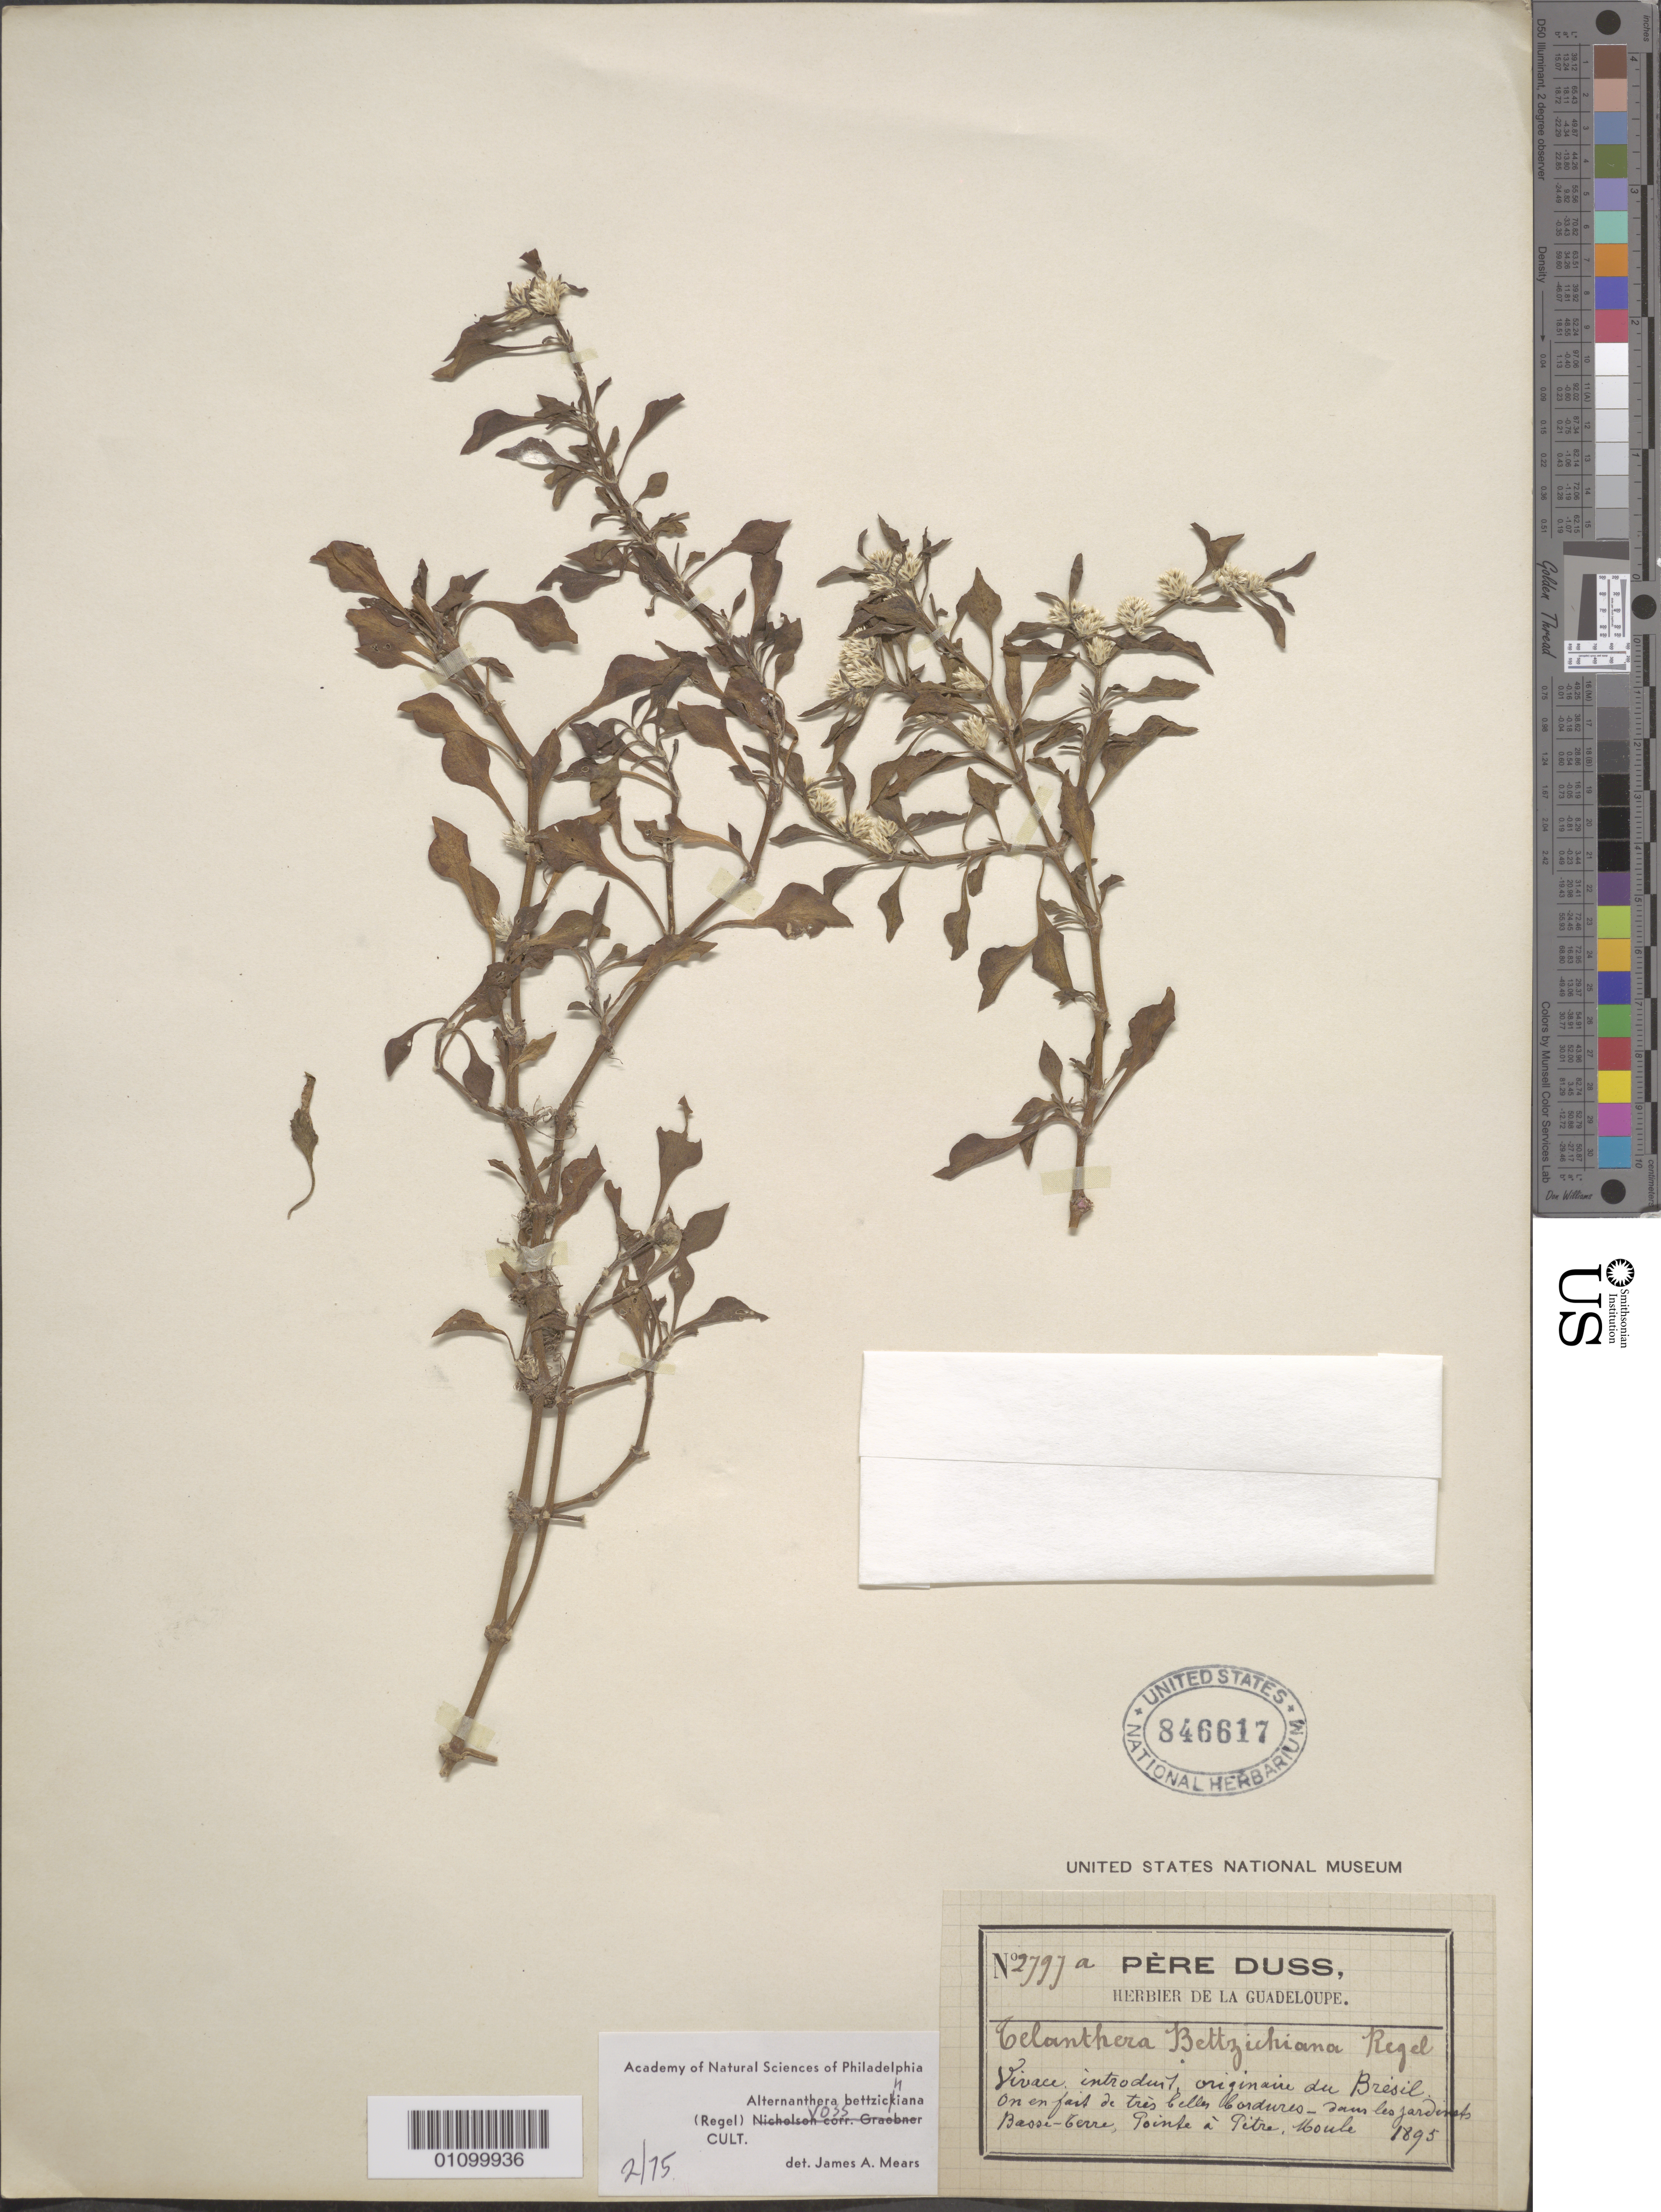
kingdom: Plantae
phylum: Tracheophyta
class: Magnoliopsida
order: Caryophyllales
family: Amaranthaceae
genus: Alternanthera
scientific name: Alternanthera bettzickiana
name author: (Regel) G. Nicholson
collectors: Père Duss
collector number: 2797a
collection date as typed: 1895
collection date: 1895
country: Guadeloupe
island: Basse Terre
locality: Basse-Terre, Point a petre moudle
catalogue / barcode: US 846617